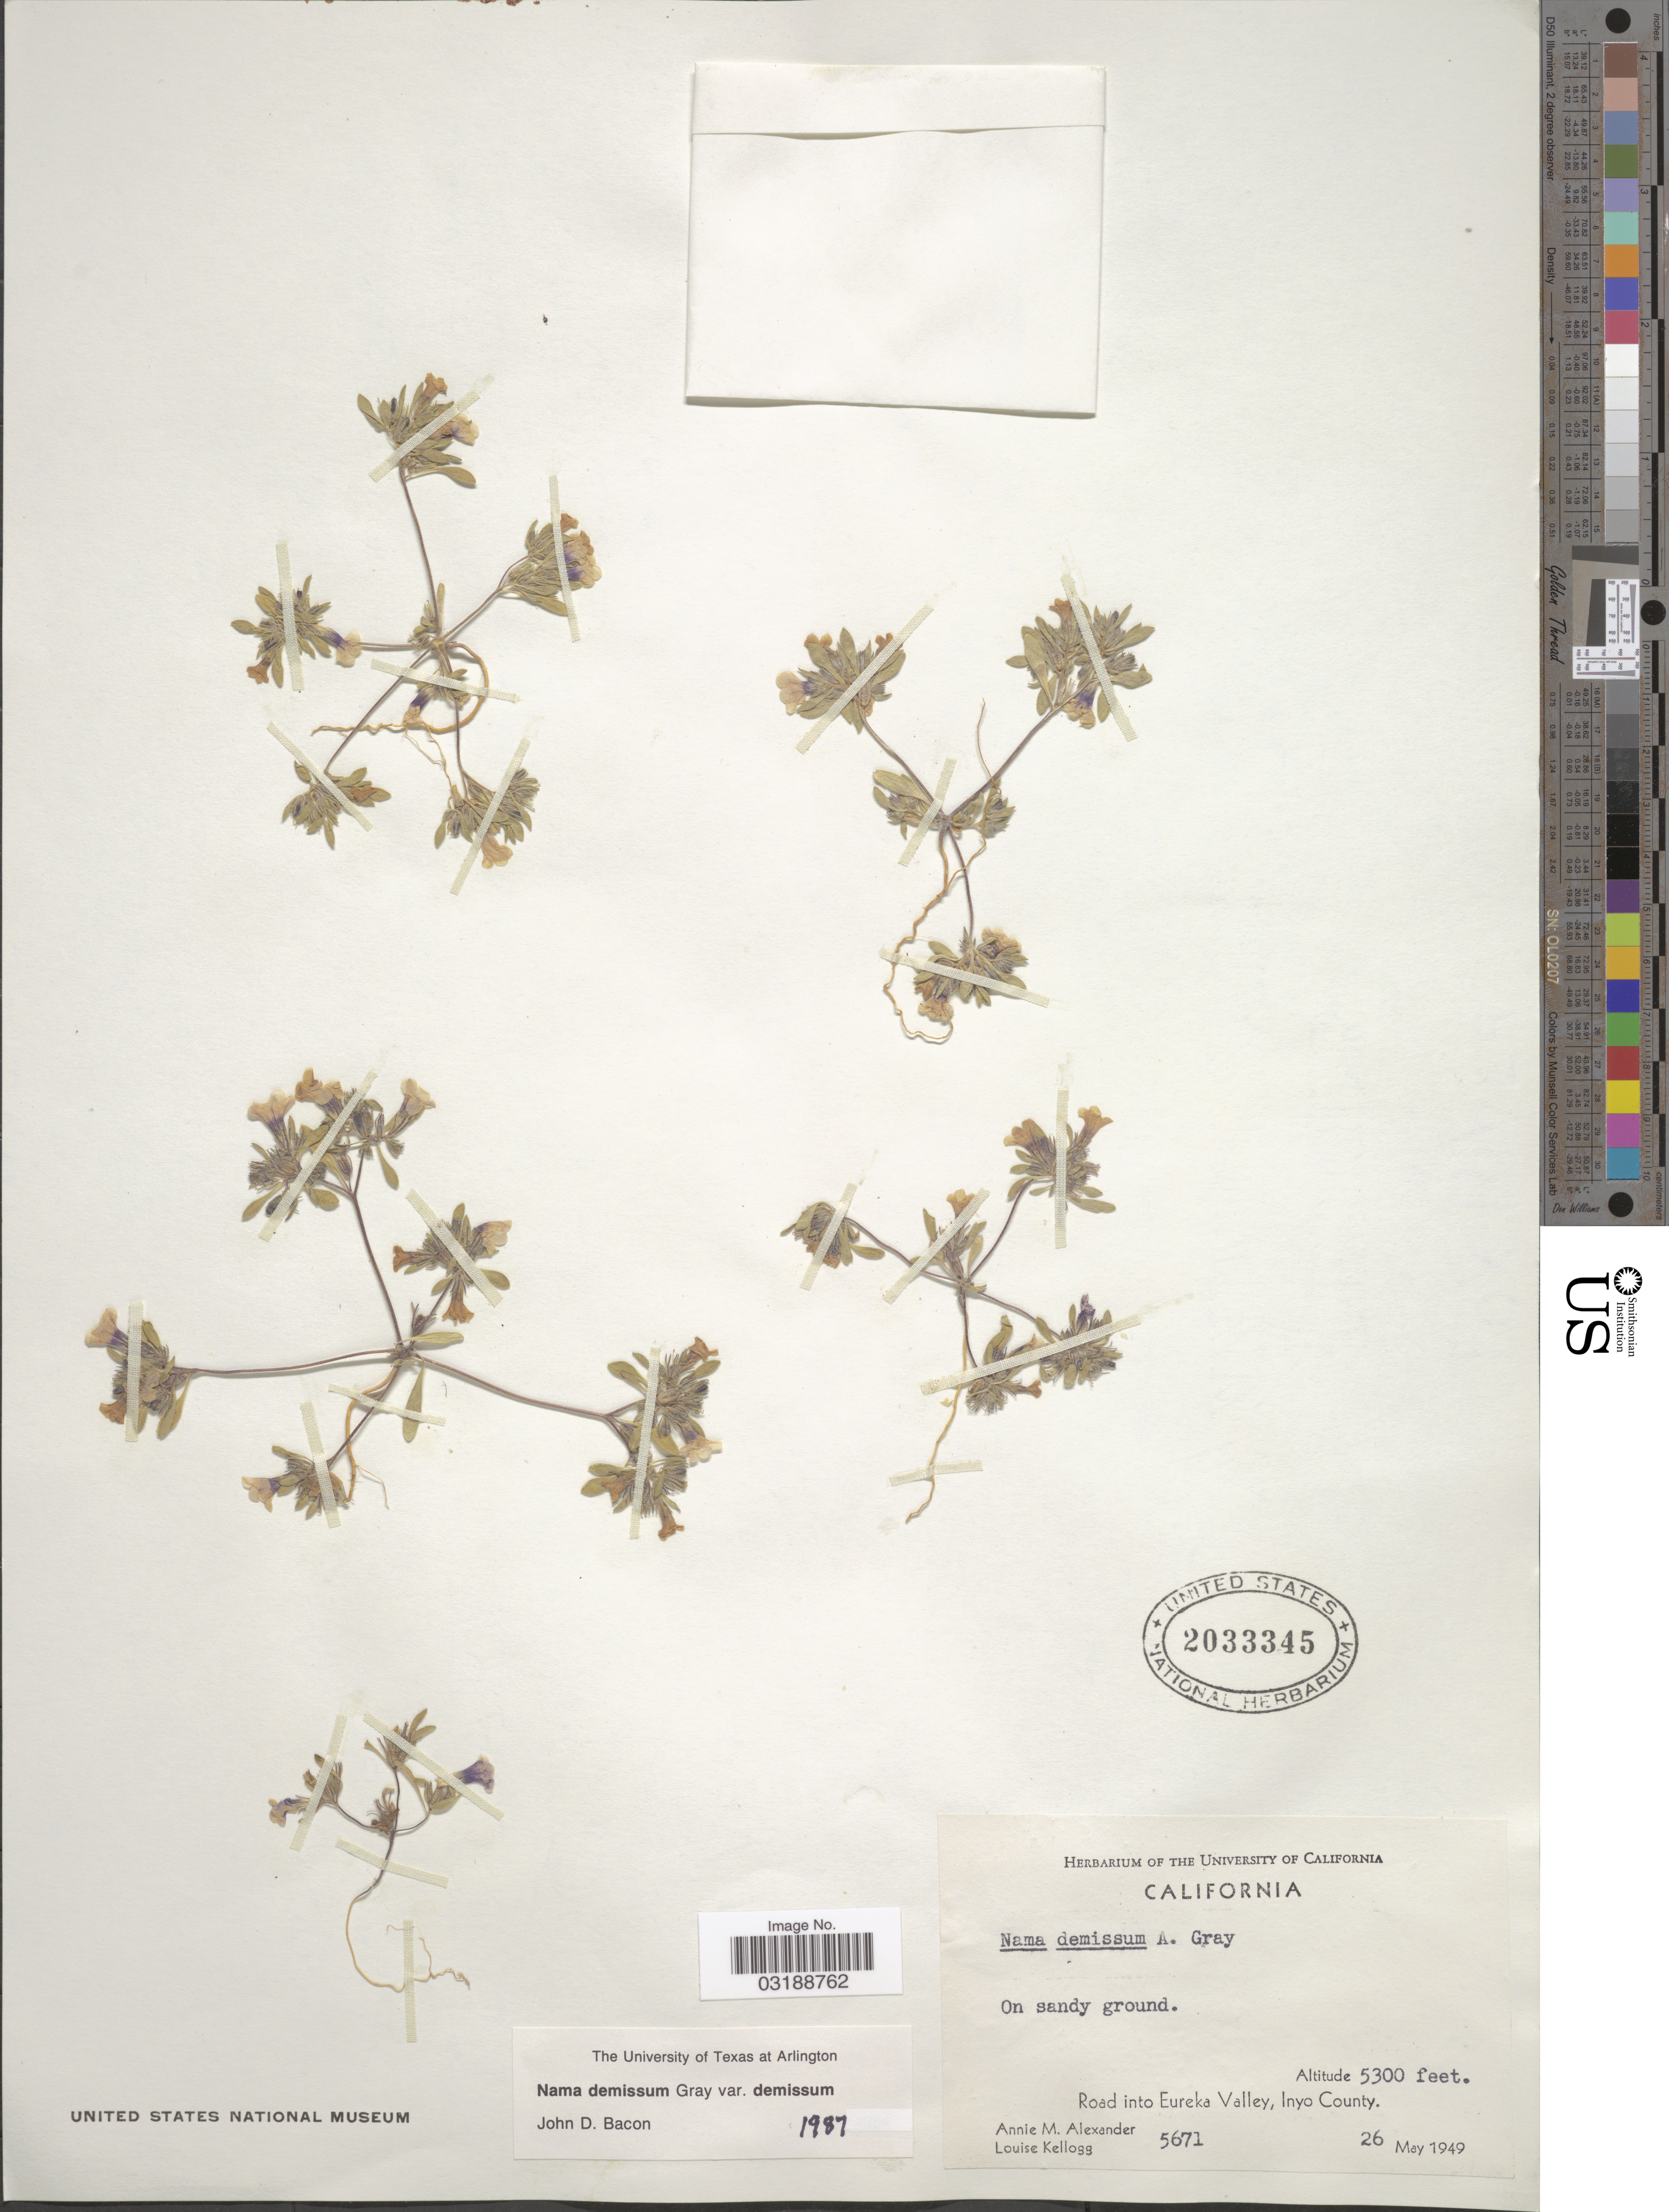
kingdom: Plantae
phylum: Tracheophyta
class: Magnoliopsida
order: Boraginales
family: Namaceae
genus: Nama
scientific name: Nama demissa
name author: A. Gray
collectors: A. M. Alexander & L. Kellogg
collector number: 5671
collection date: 1949-05-26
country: United States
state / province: California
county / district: Inyo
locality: Road into Eureka Valley, Inyo County.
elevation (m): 1615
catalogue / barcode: US 2033345